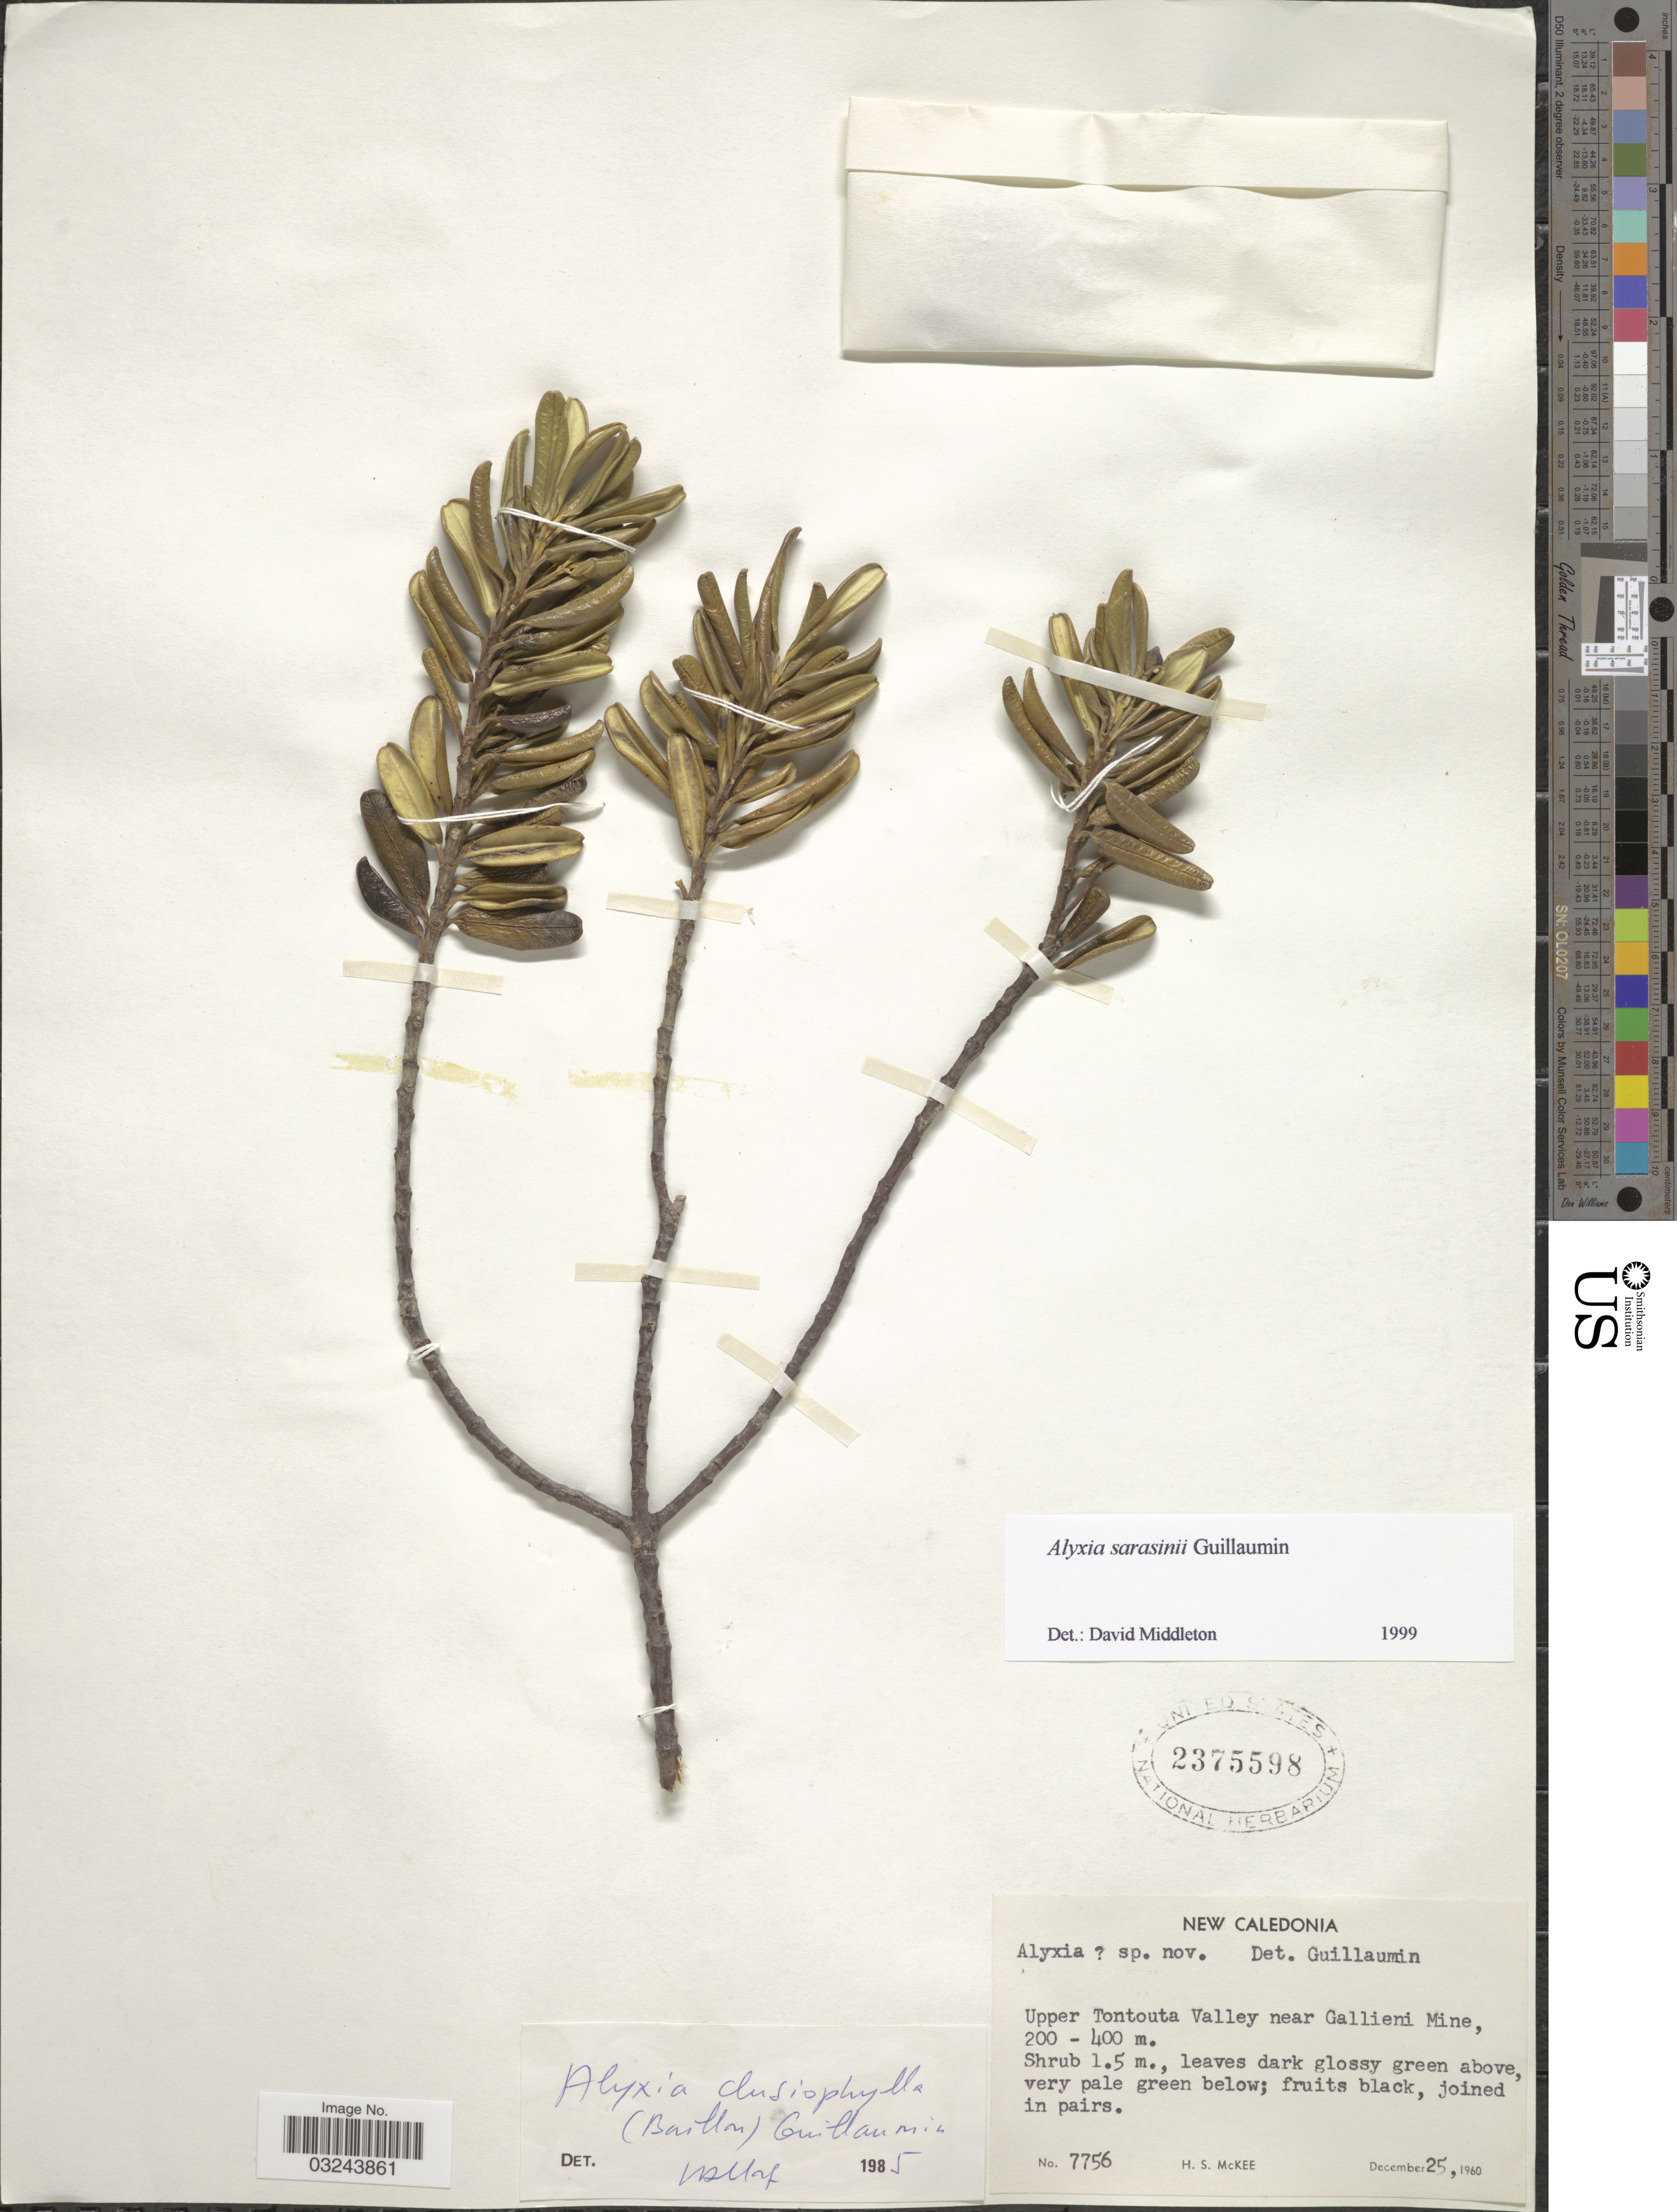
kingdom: Plantae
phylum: Tracheophyta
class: Magnoliopsida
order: Gentianales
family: Apocynaceae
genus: Alyxia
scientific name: Alyxia sarasinii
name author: Guillaumin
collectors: H. S. McKee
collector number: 7756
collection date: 1960-12-25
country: New Caledonia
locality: Upper Tontouta Valley near Gallieni Mine.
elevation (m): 200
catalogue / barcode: US 2375598